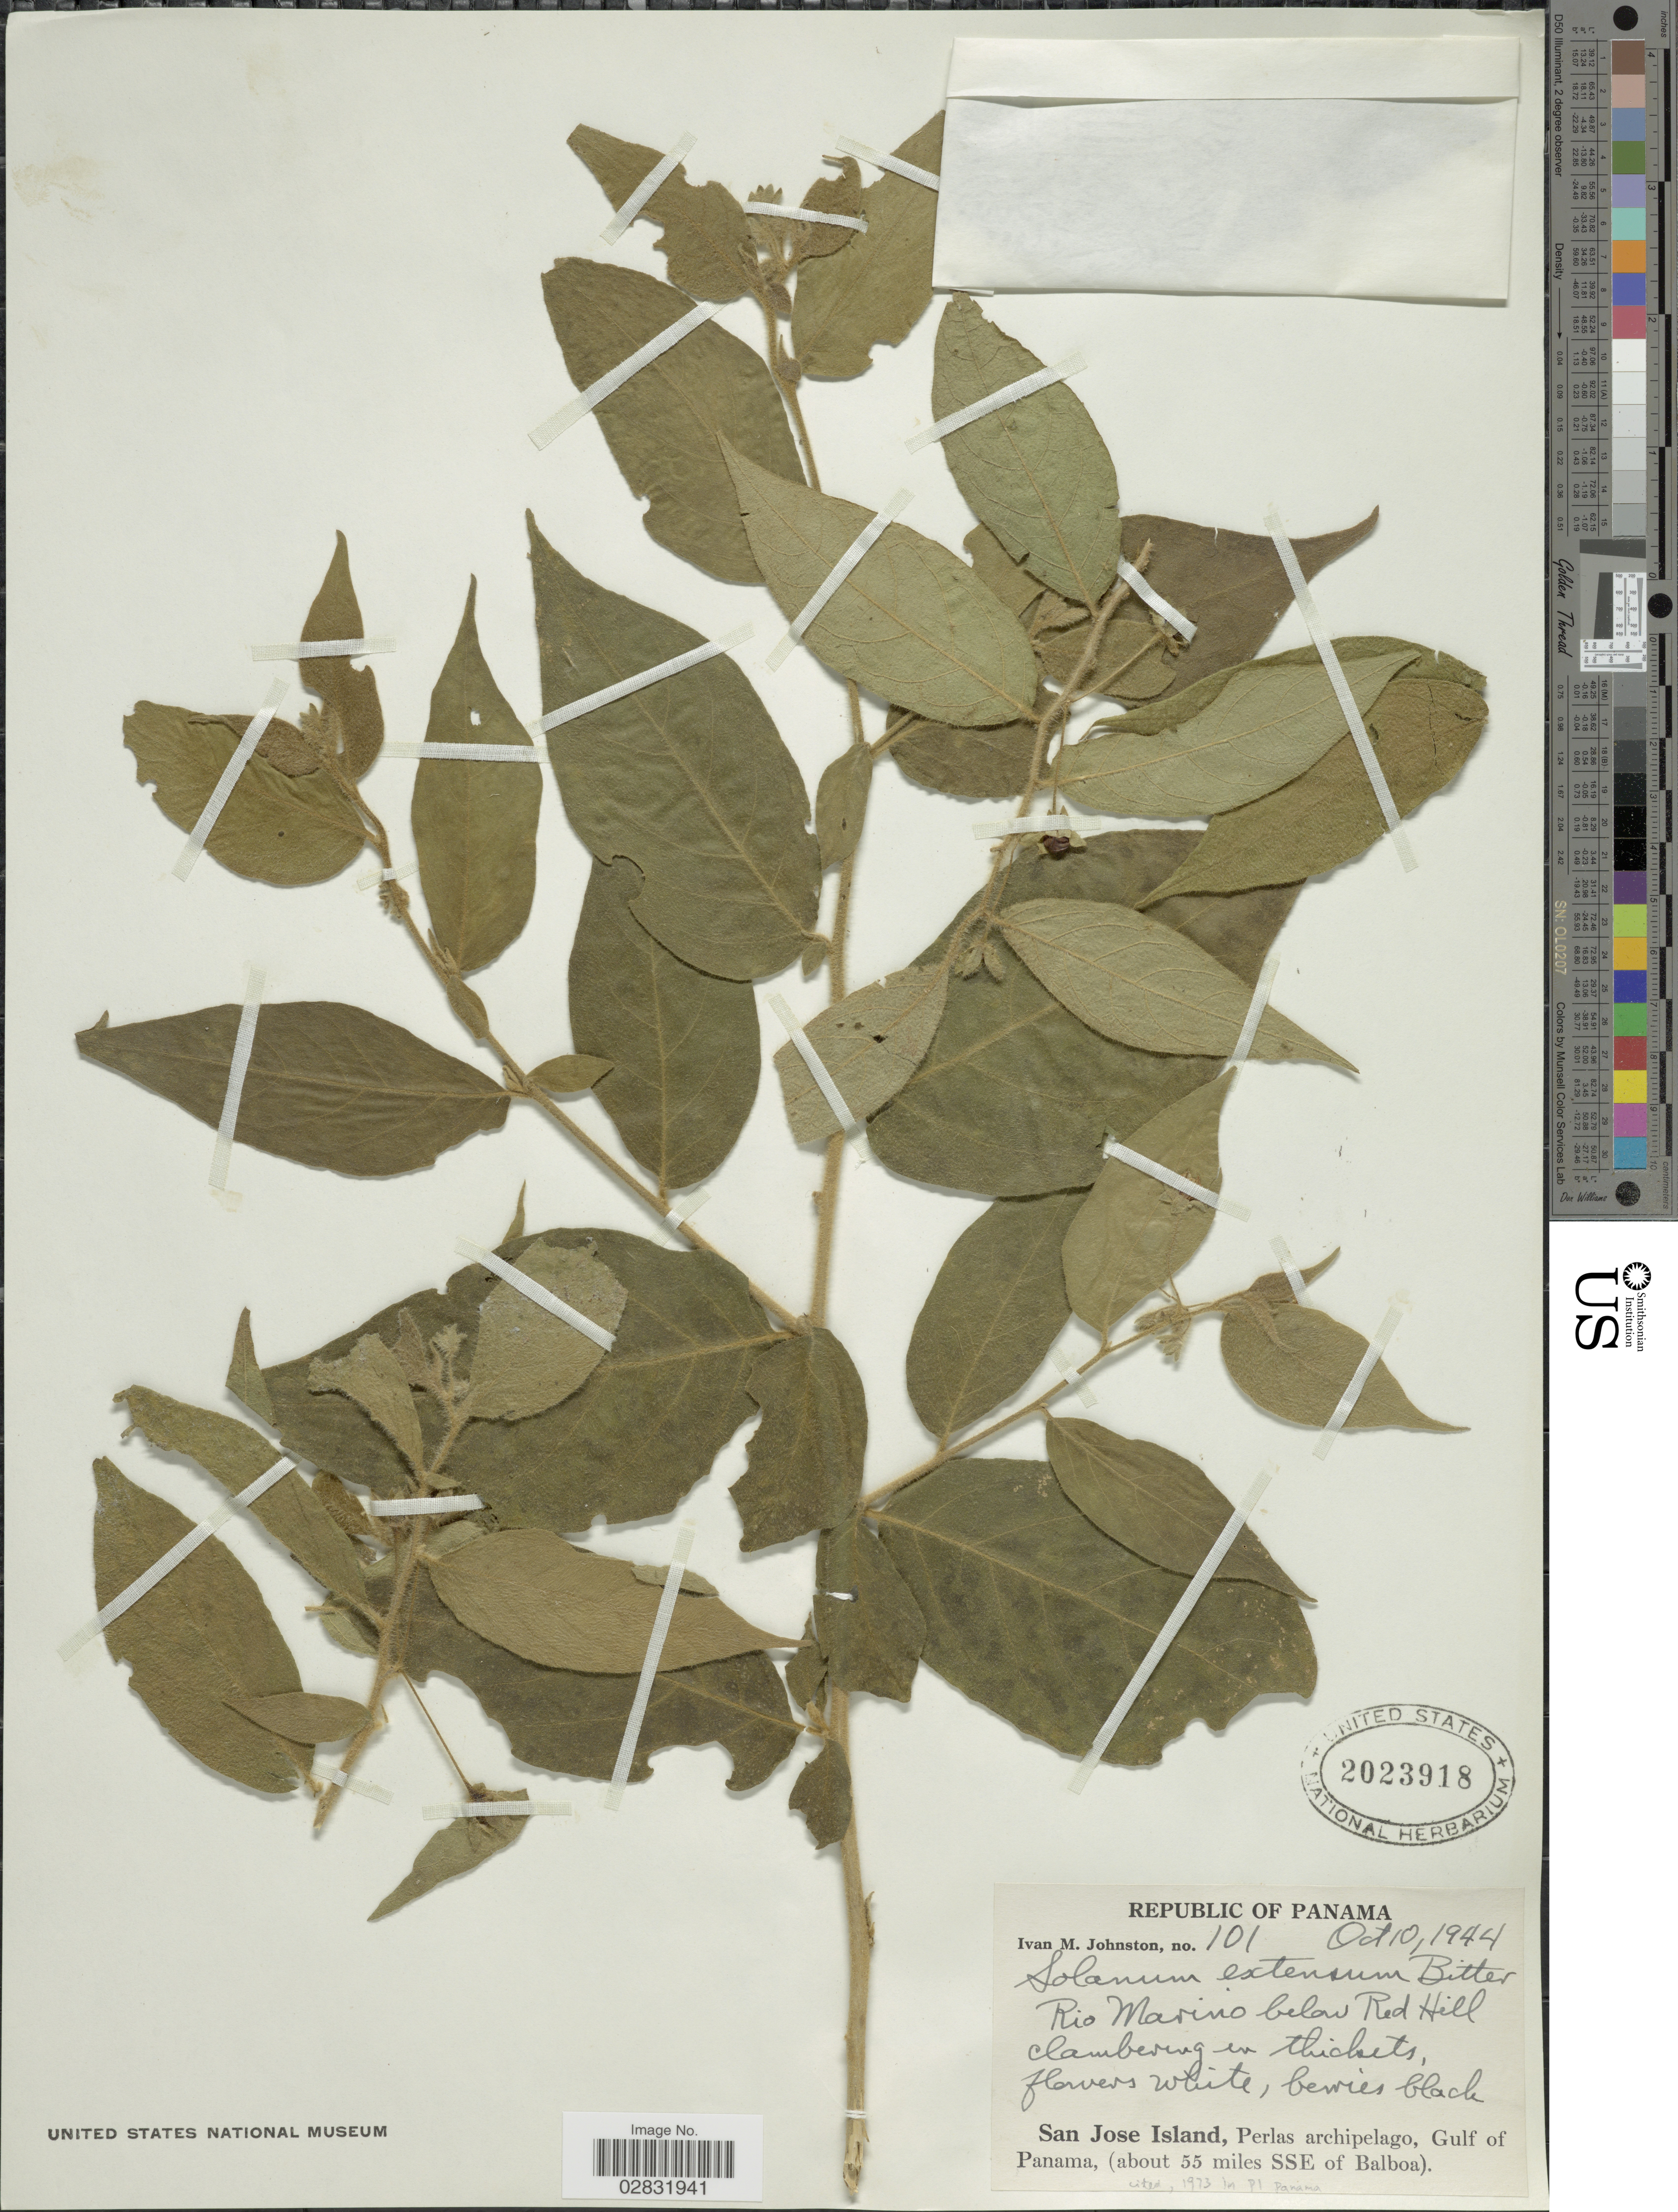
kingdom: Plantae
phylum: Tracheophyta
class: Magnoliopsida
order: Solanales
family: Solanaceae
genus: Solanum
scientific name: Solanum extensum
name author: Bitter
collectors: I.M. Johnston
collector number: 101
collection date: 1944-10-10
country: Panama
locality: San Jose Island, Perlas archipelago, Gulf of Panama, ( about 55 miles SSE of Balboa). Rio Marino below Red Hill.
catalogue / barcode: US 2023918